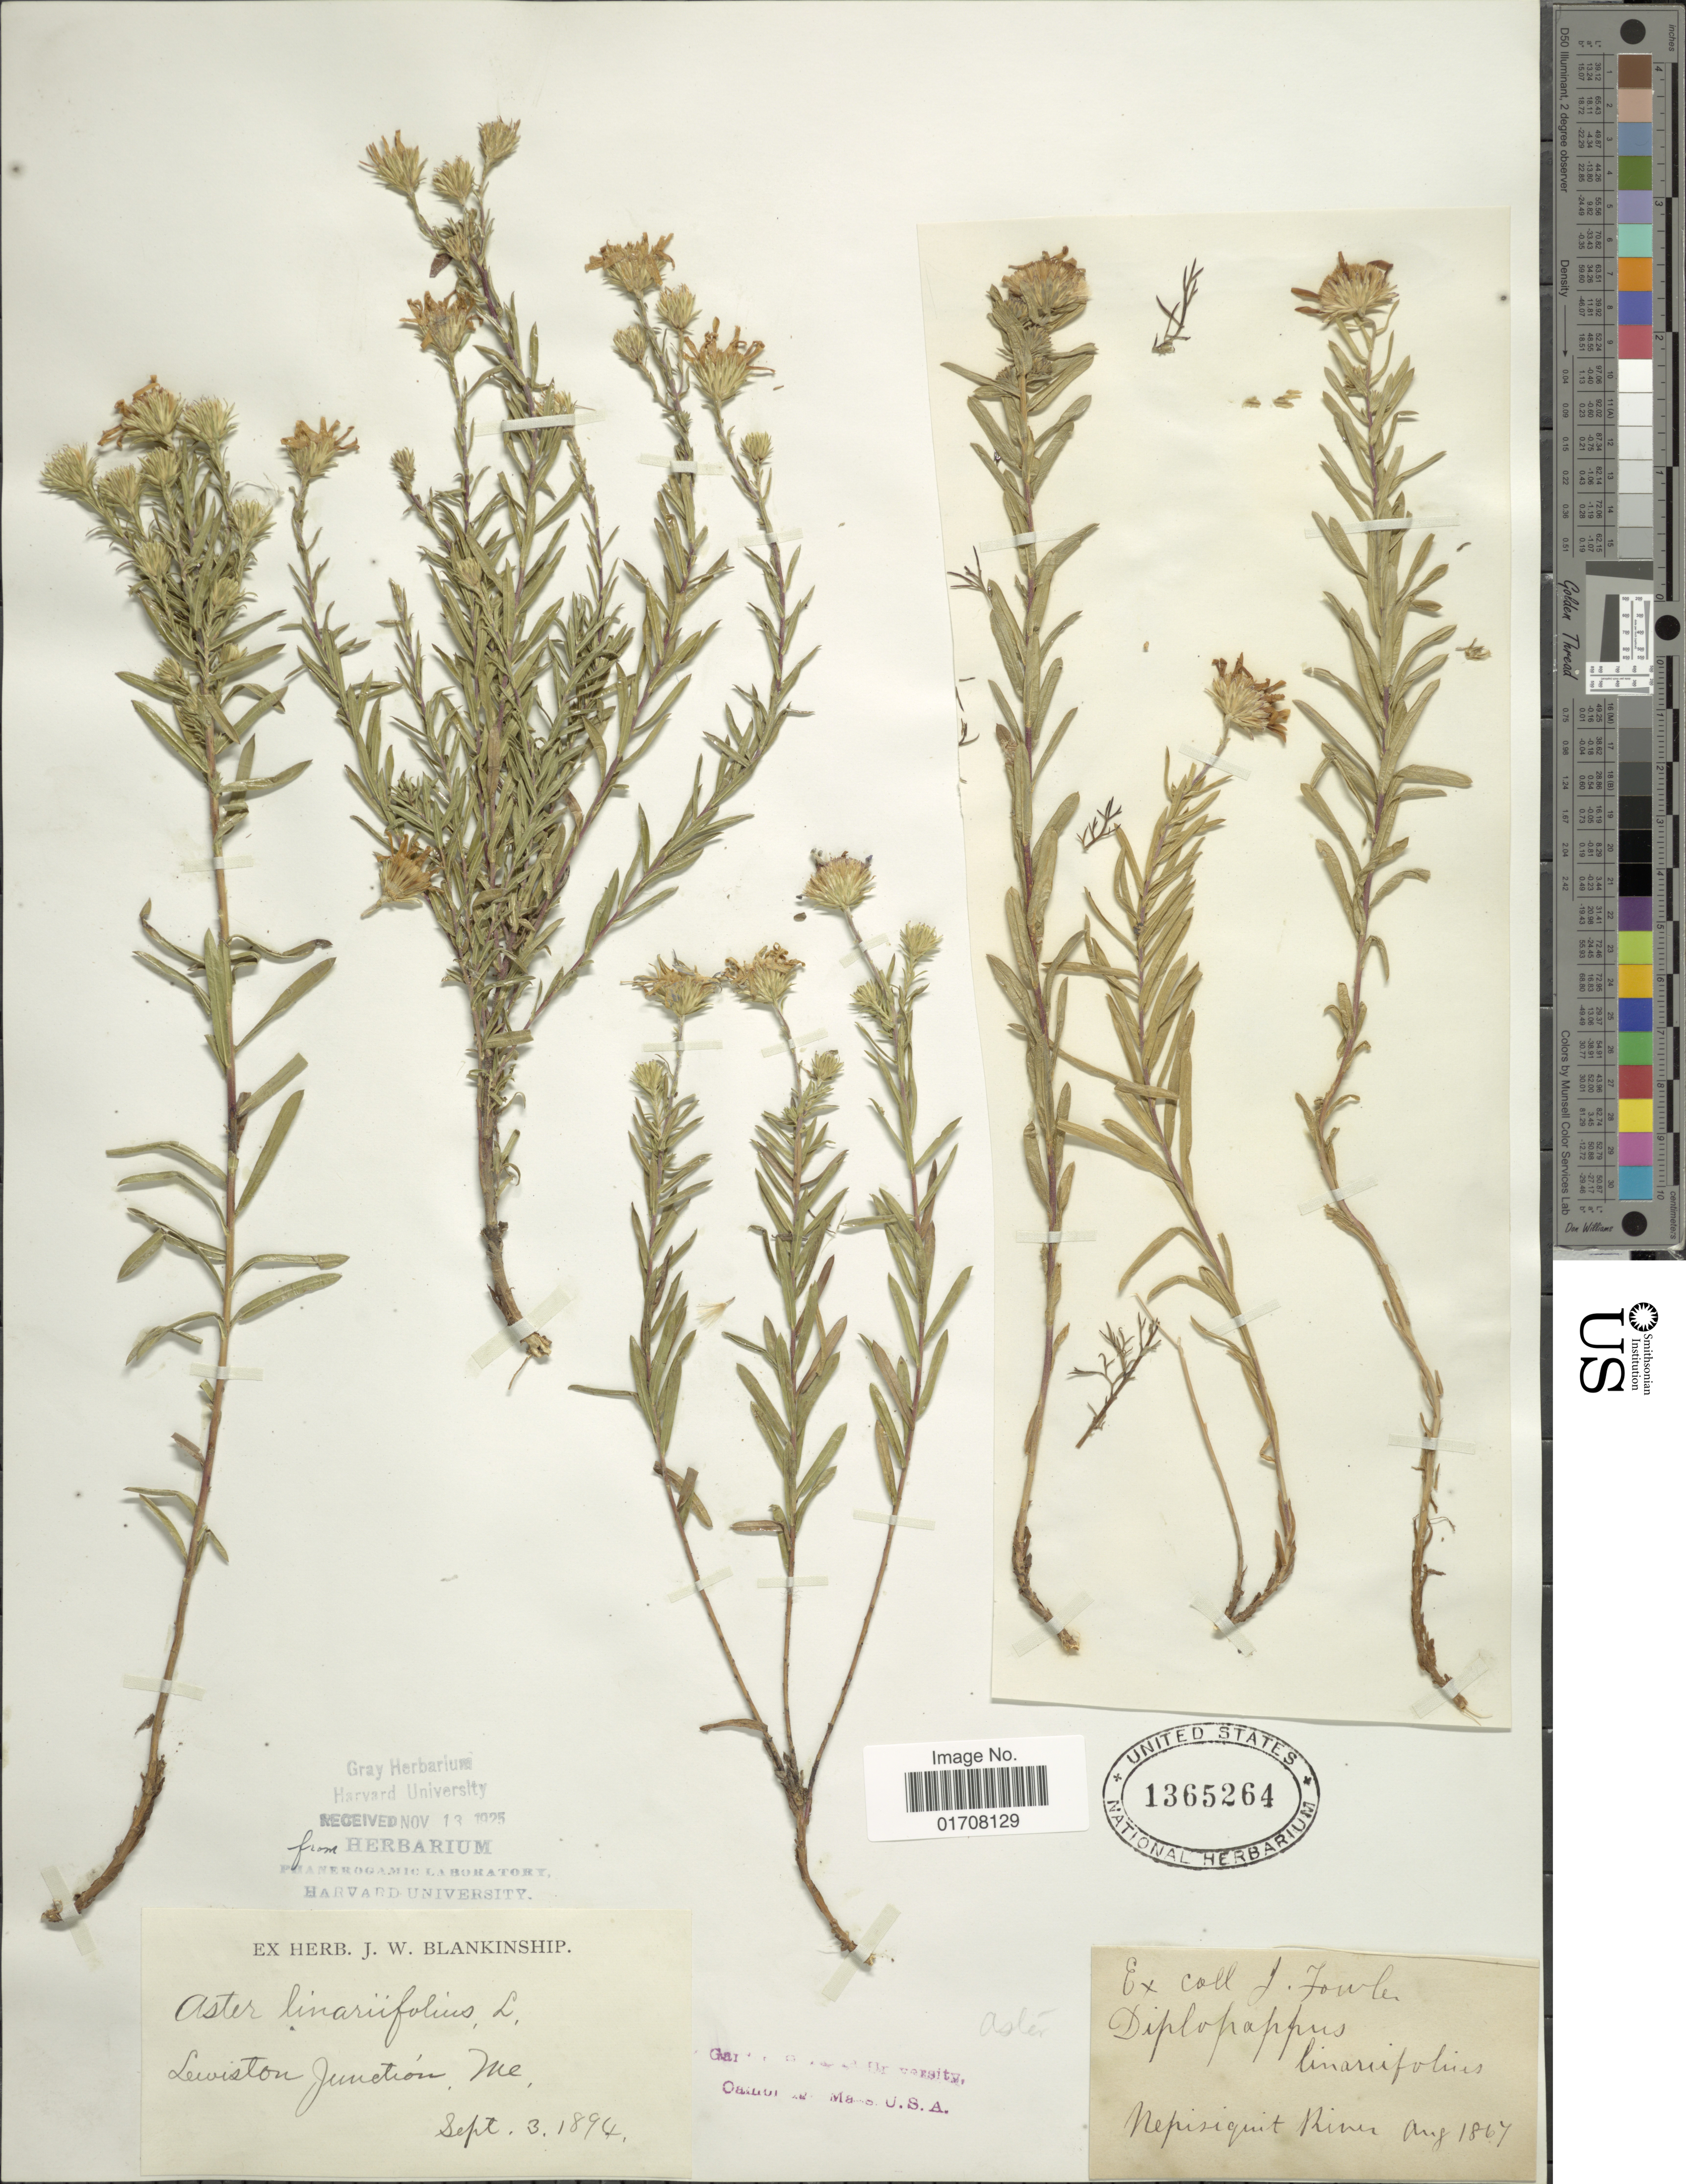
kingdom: Plantae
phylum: Tracheophyta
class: Magnoliopsida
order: Asterales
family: Asteraceae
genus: Ionactis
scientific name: Ionactis linariifolia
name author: (L.) Greene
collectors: ex herb. J. W. Blankinship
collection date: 1894-09-03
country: United States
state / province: Maine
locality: Lewiston Junction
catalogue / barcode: US 1365264